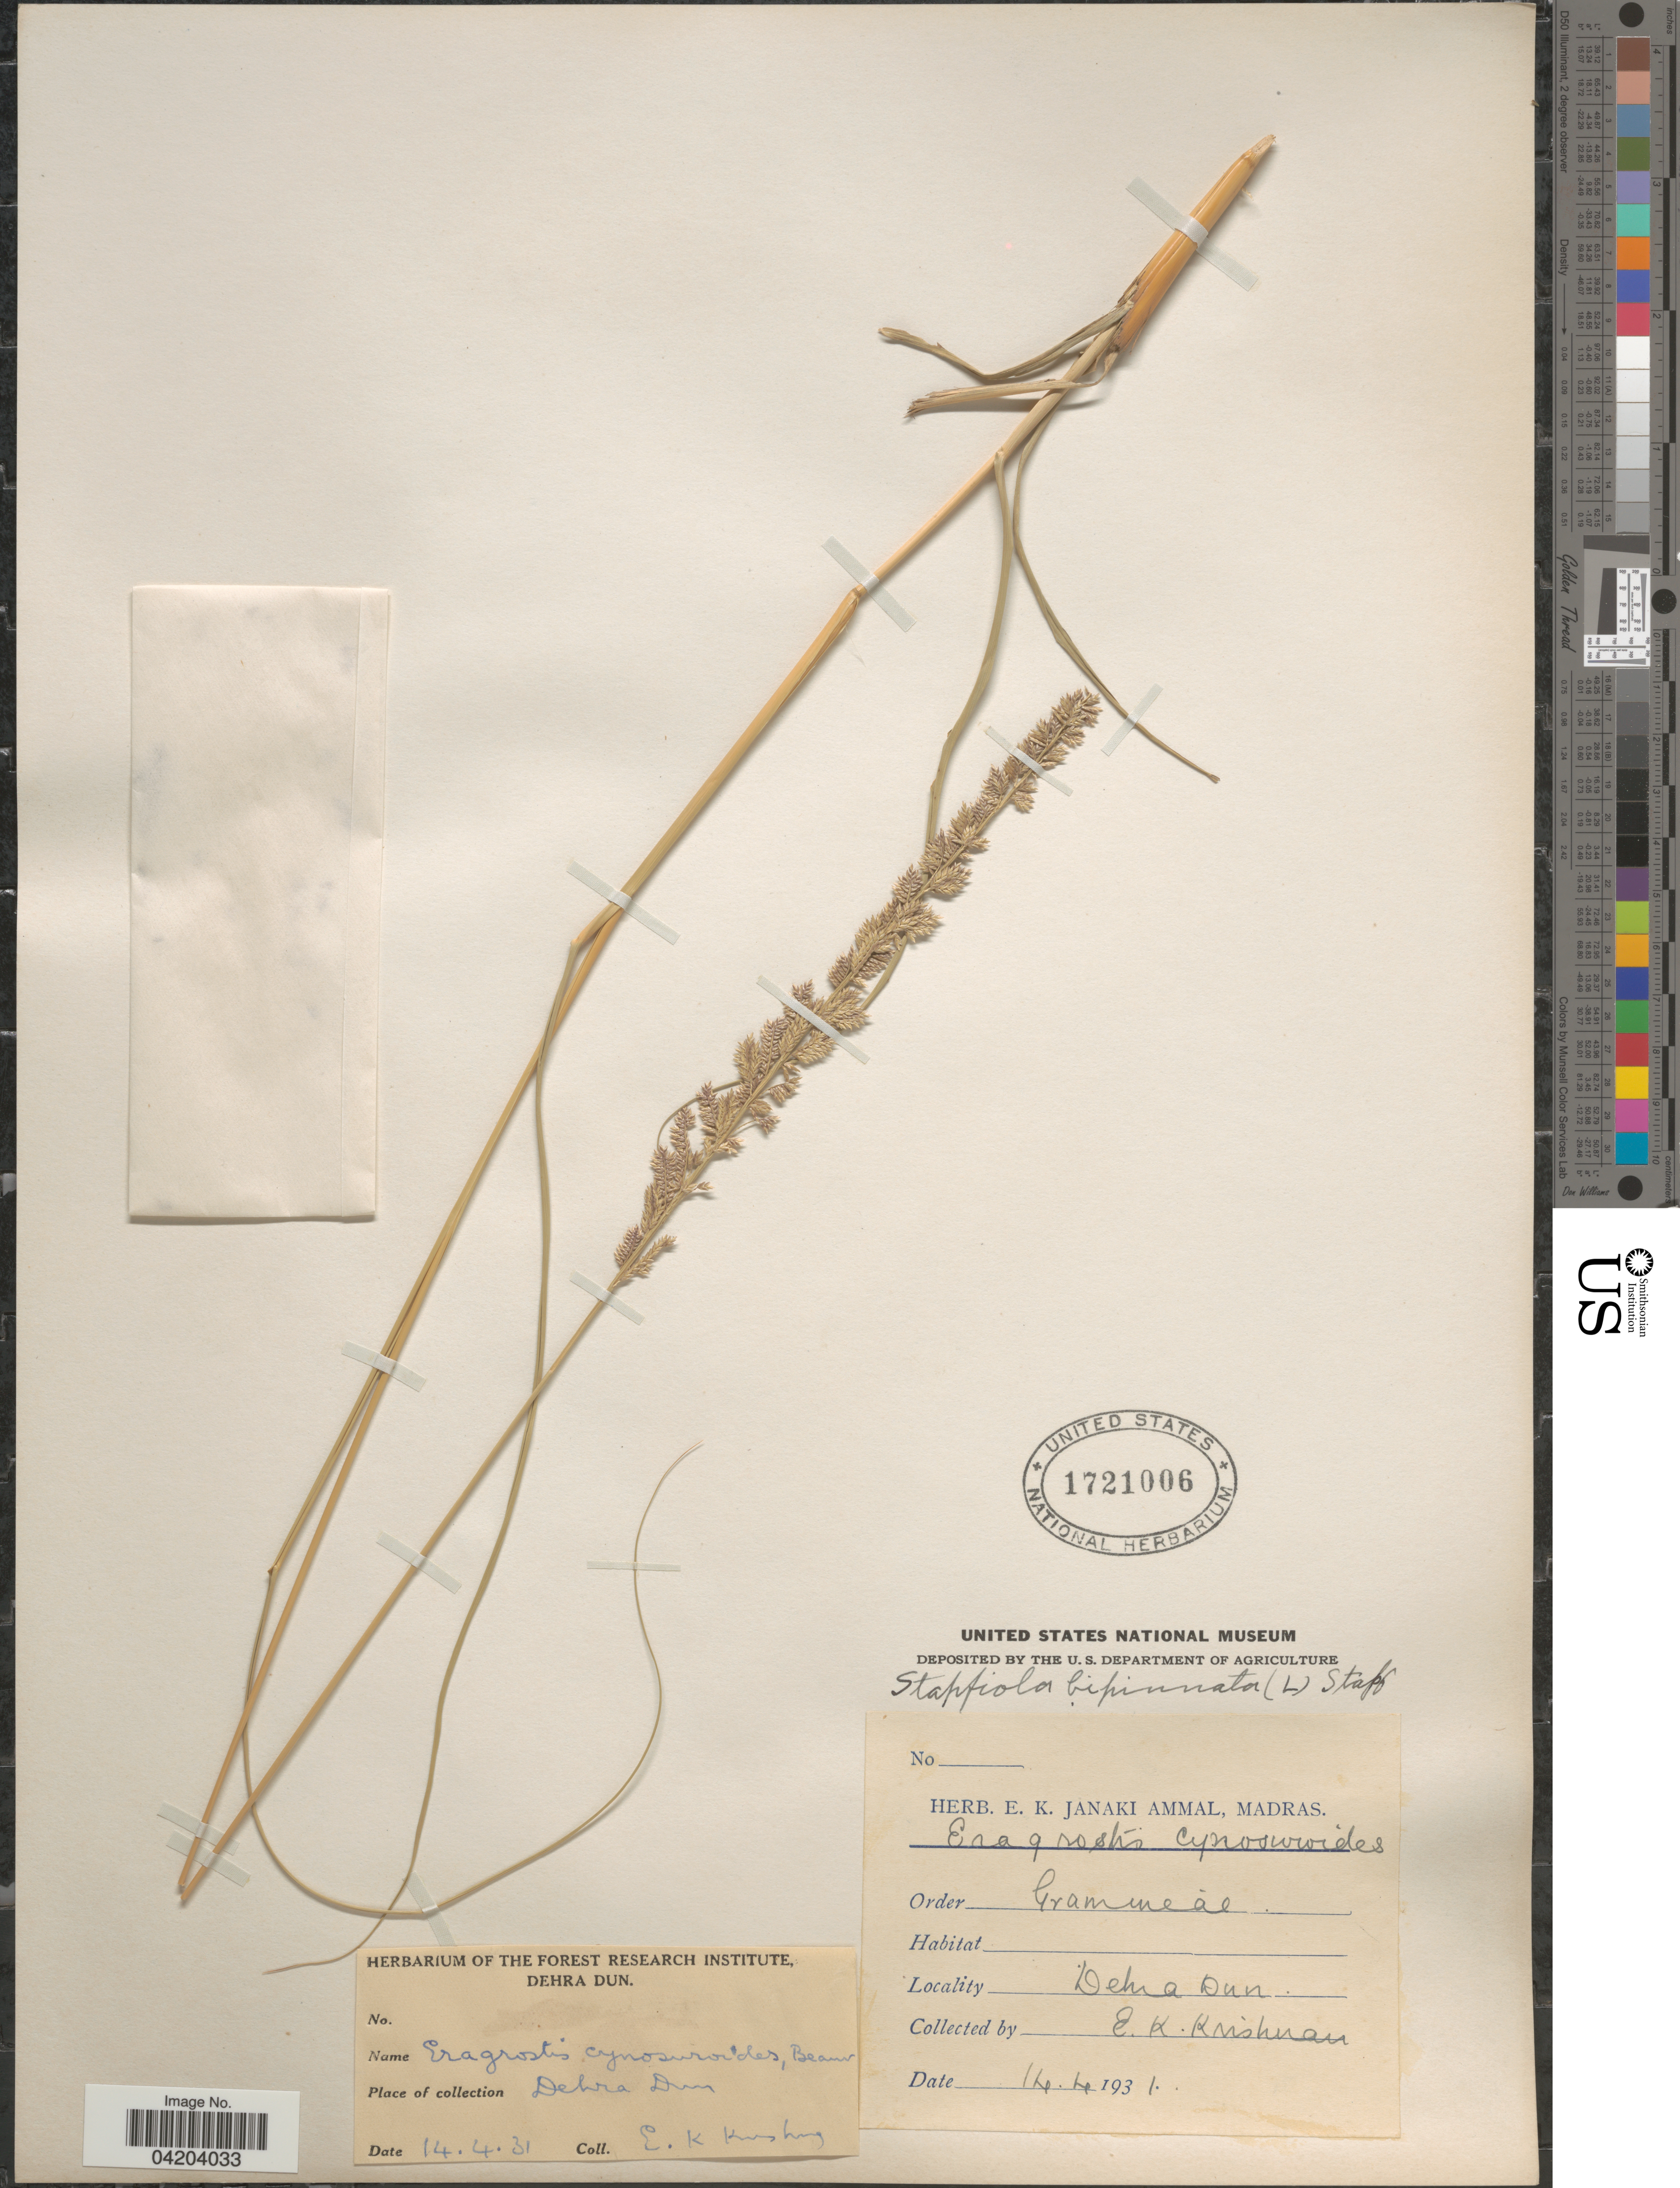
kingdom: Plantae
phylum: Tracheophyta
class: Liliopsida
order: Poales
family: Poaceae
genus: Desmostachya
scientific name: Desmostachya bipinnata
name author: (L.) Stapf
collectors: E. Krishnan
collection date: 1931-04-14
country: India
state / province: Uttarakhand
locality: Dehra Dun.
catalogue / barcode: US 1721006